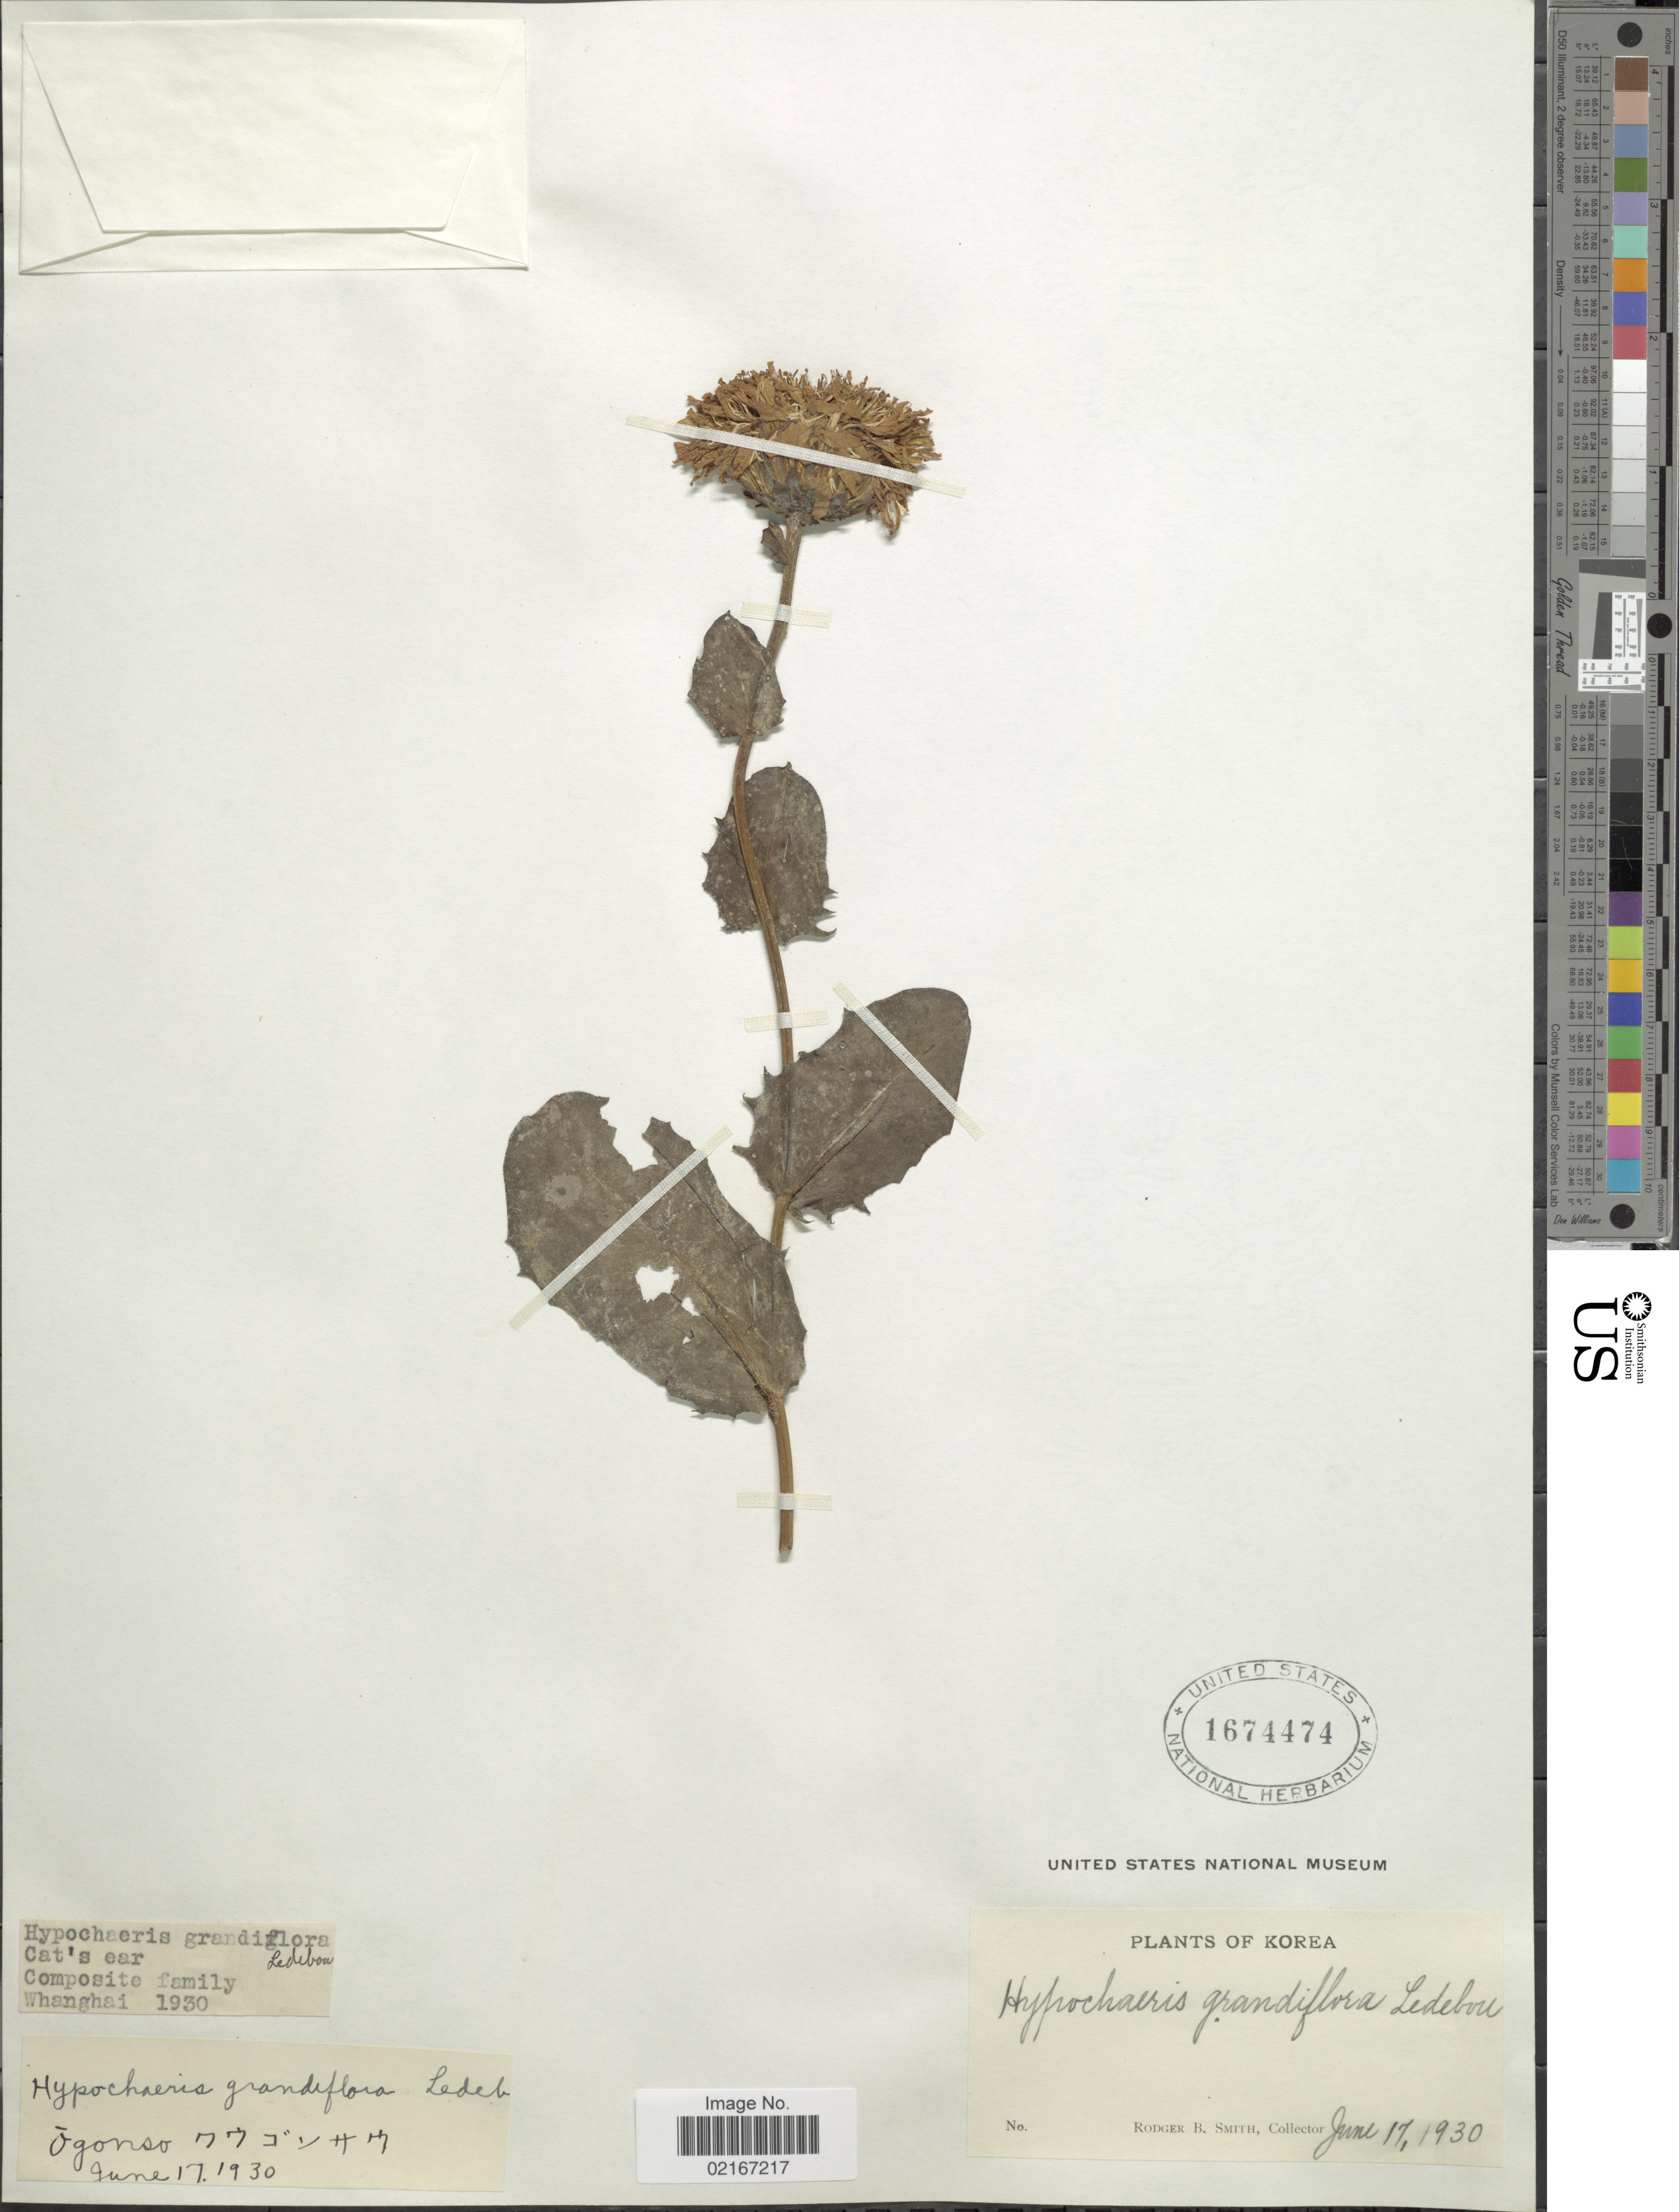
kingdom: Plantae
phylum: Tracheophyta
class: Magnoliopsida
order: Asterales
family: Asteraceae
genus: Hypochaeris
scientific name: Hypochaeris ciliata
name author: (Thunb.) Makino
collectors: R. B. Smith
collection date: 1930-06-17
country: North Korea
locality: Korea, Whanghai, Ogonso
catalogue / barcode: US 1674474